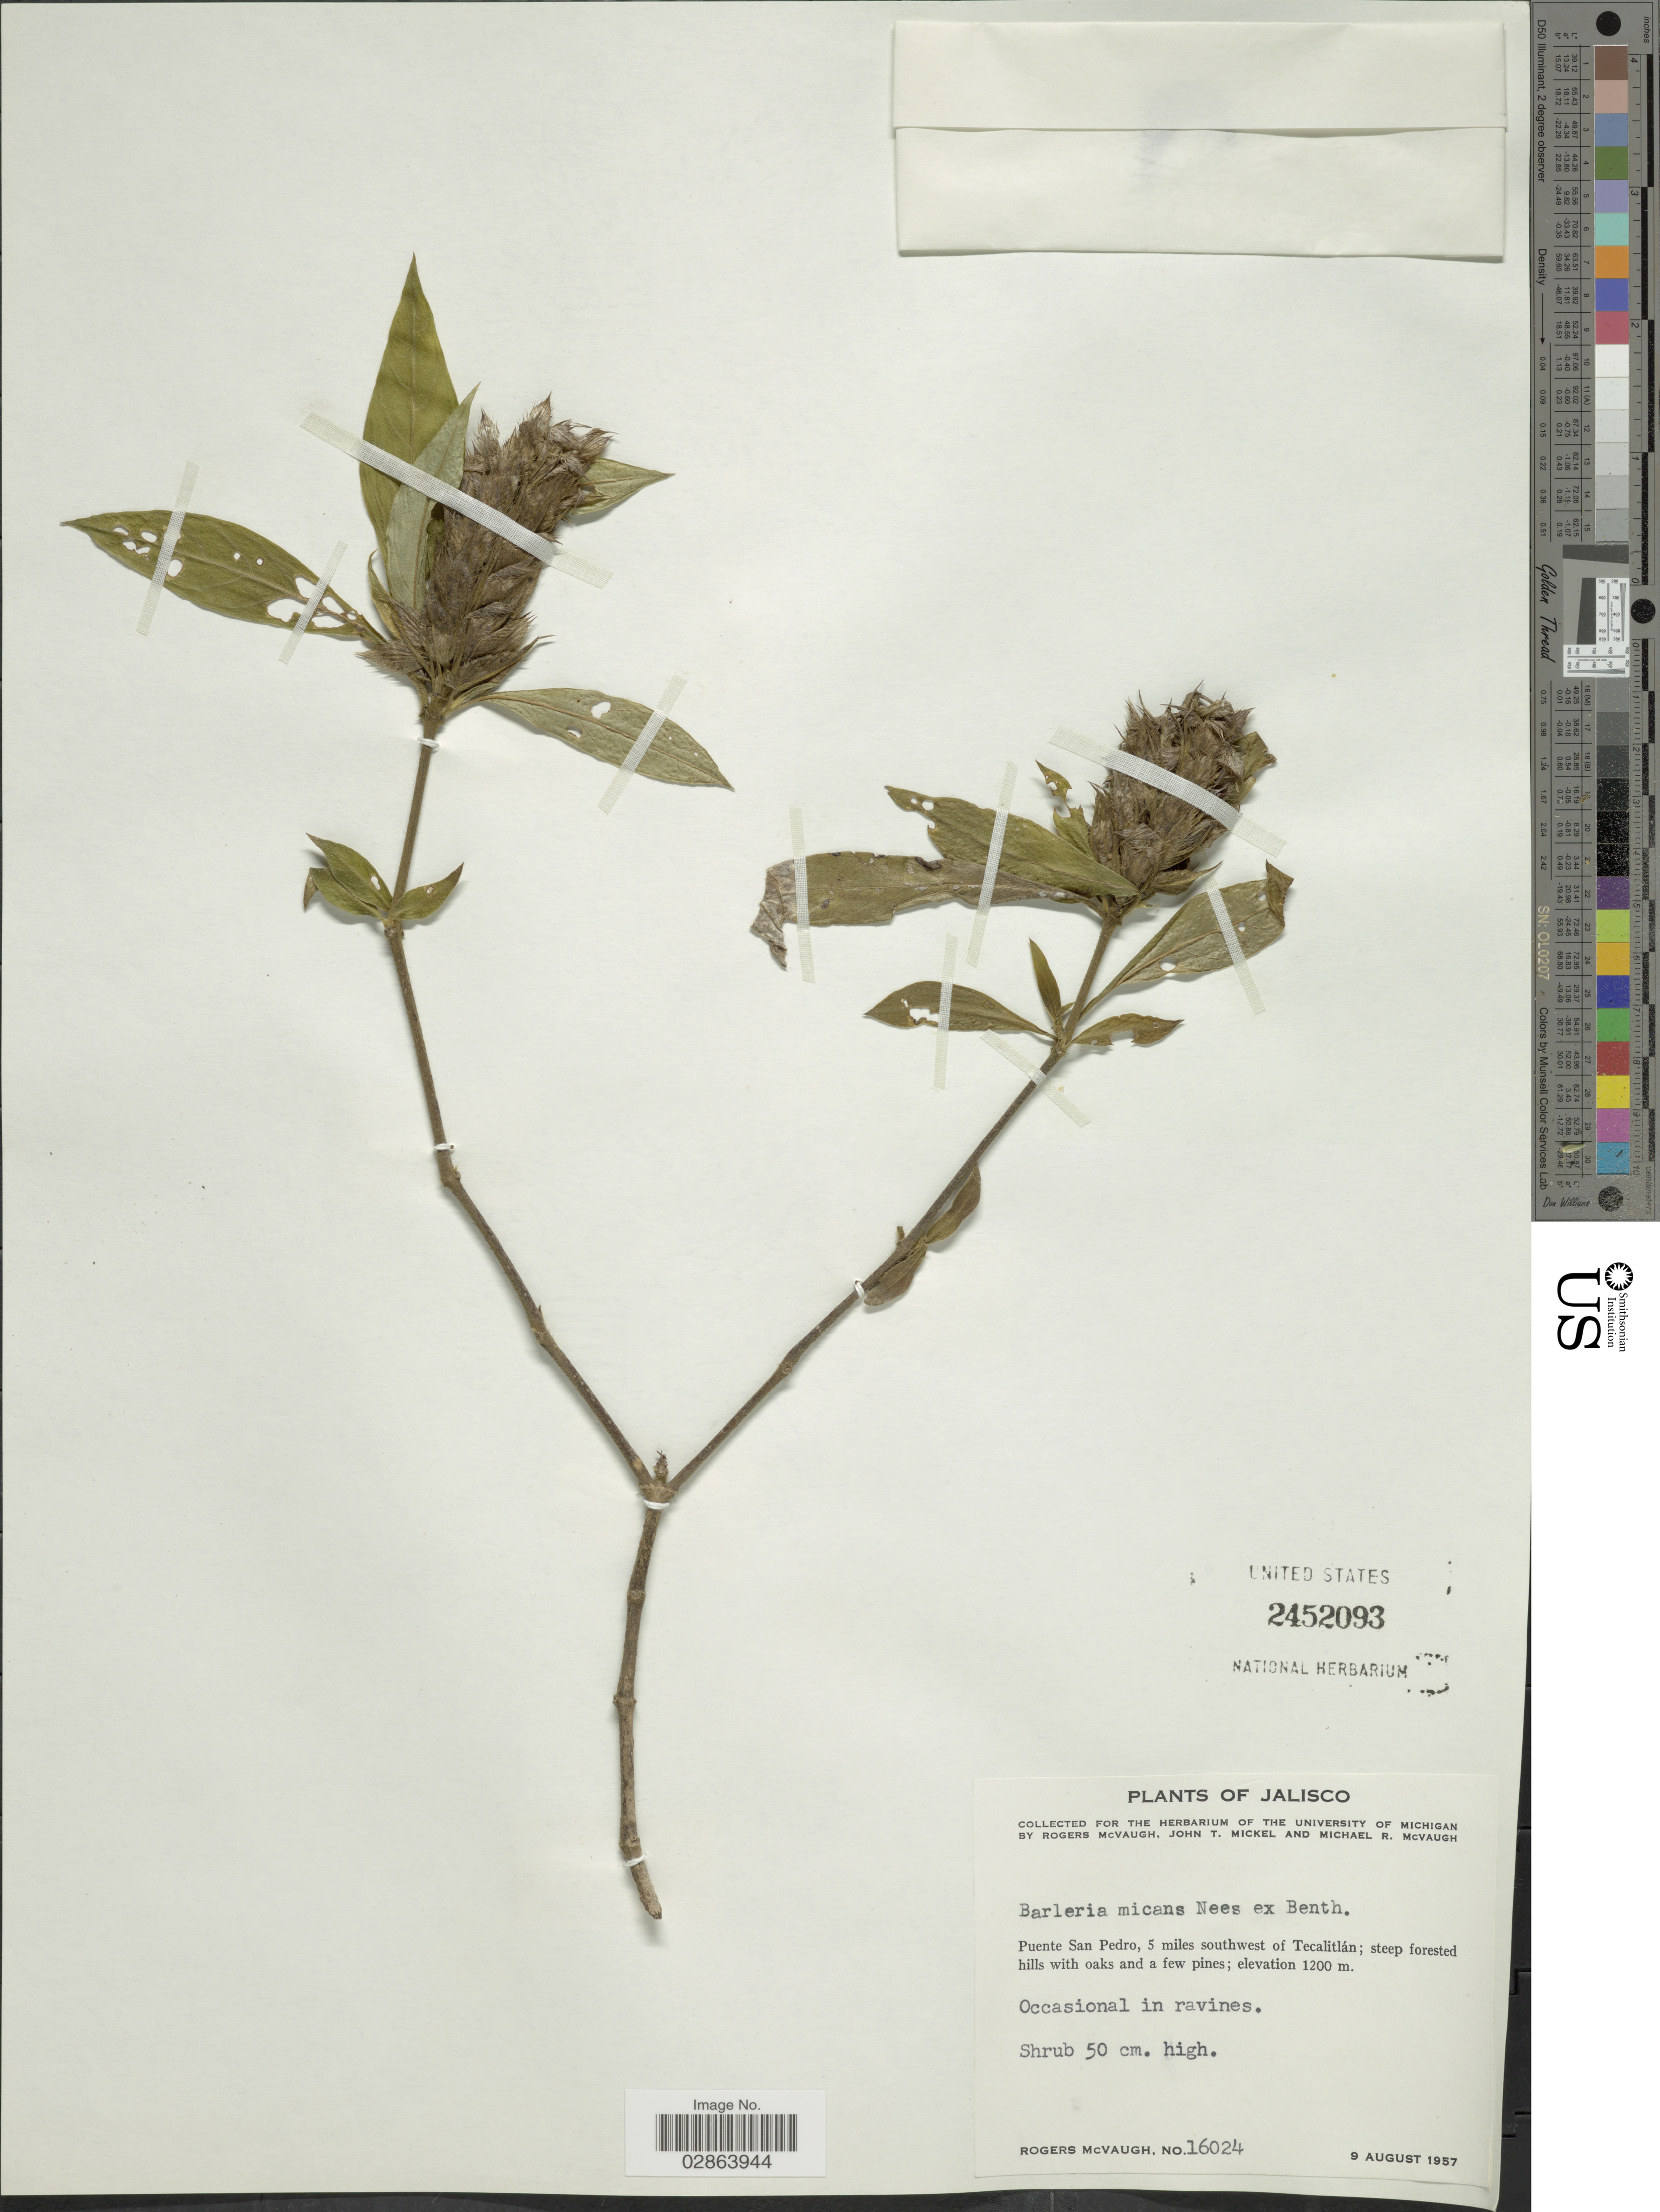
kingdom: Plantae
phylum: Tracheophyta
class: Magnoliopsida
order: Lamiales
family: Acanthaceae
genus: Barleria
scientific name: Barleria oenotheroides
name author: Dum. Cours.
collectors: R. McVaugh, J. T. Mickel & M. R. McVaugh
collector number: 16024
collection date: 1957-08-09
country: Mexico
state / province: Jalisco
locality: Puente San Pedro, 5 miles southwest of Tecalitlán.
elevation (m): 1200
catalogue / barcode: US 2452093